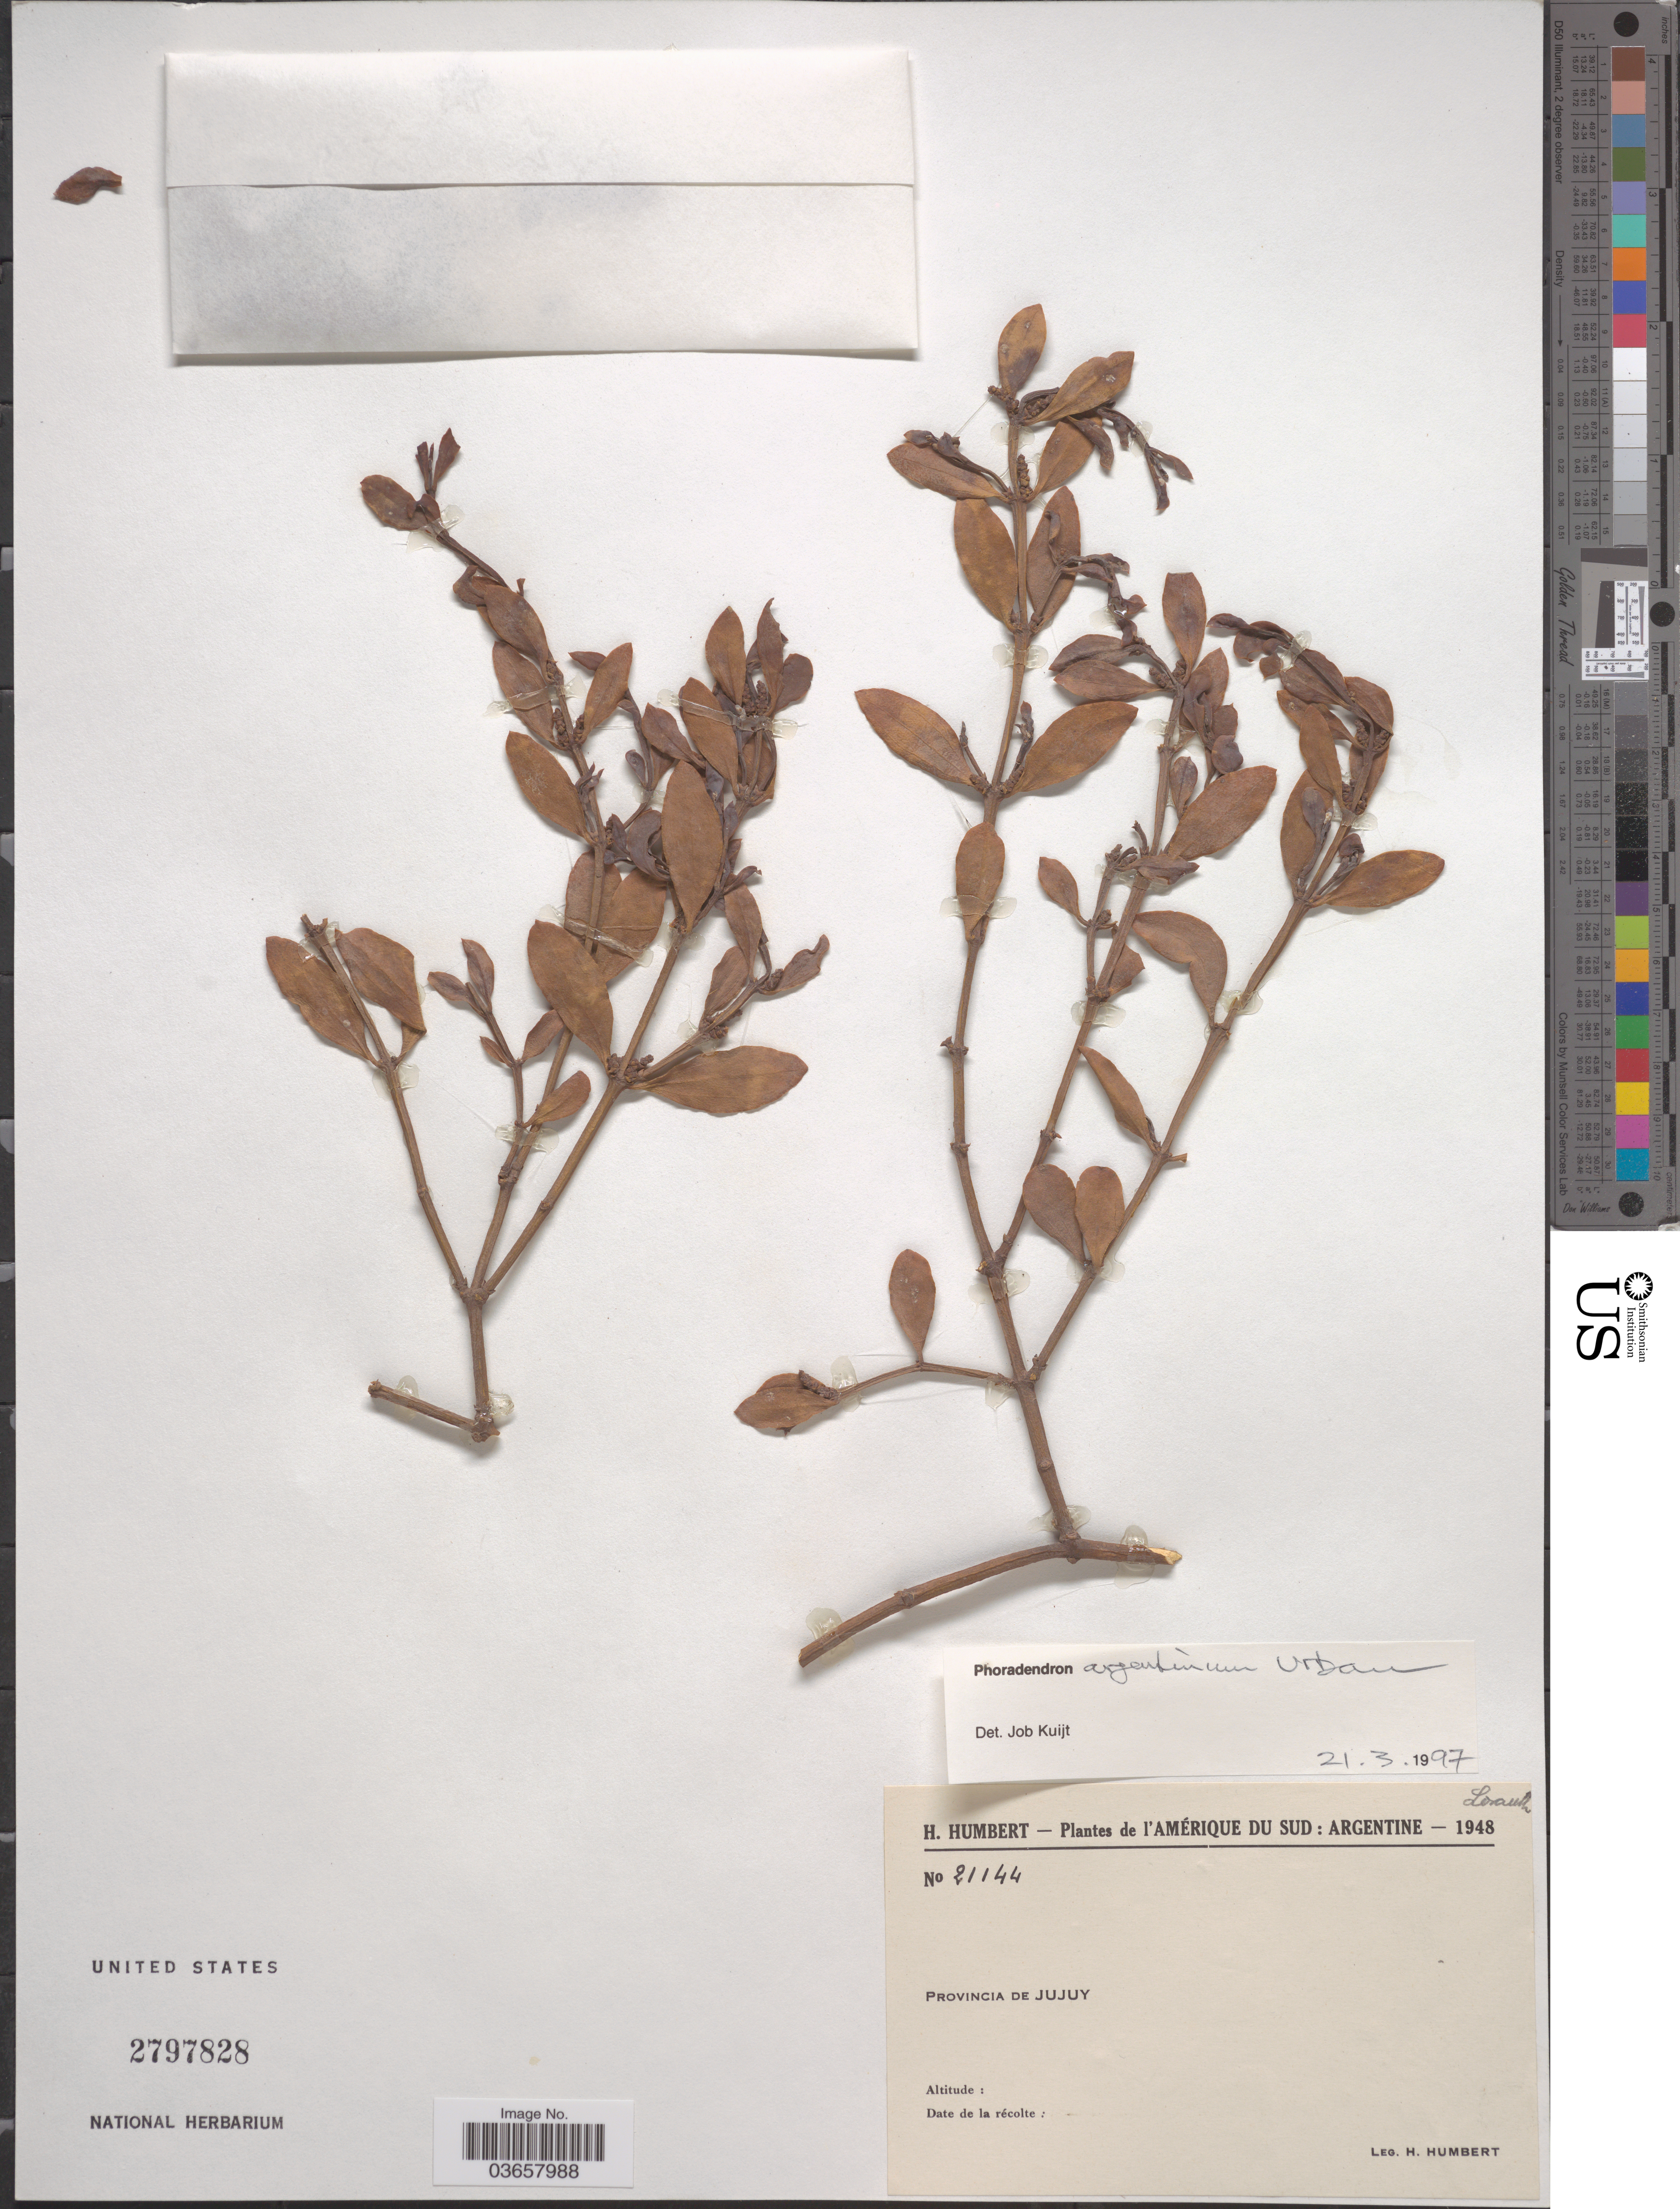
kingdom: Plantae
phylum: Tracheophyta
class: Magnoliopsida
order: Santalales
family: Viscaceae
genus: Phoradendron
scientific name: Phoradendron argentinum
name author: Urb.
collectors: H. Humbert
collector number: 21144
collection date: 1948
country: Argentina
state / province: Jujuy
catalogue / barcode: US 2797828